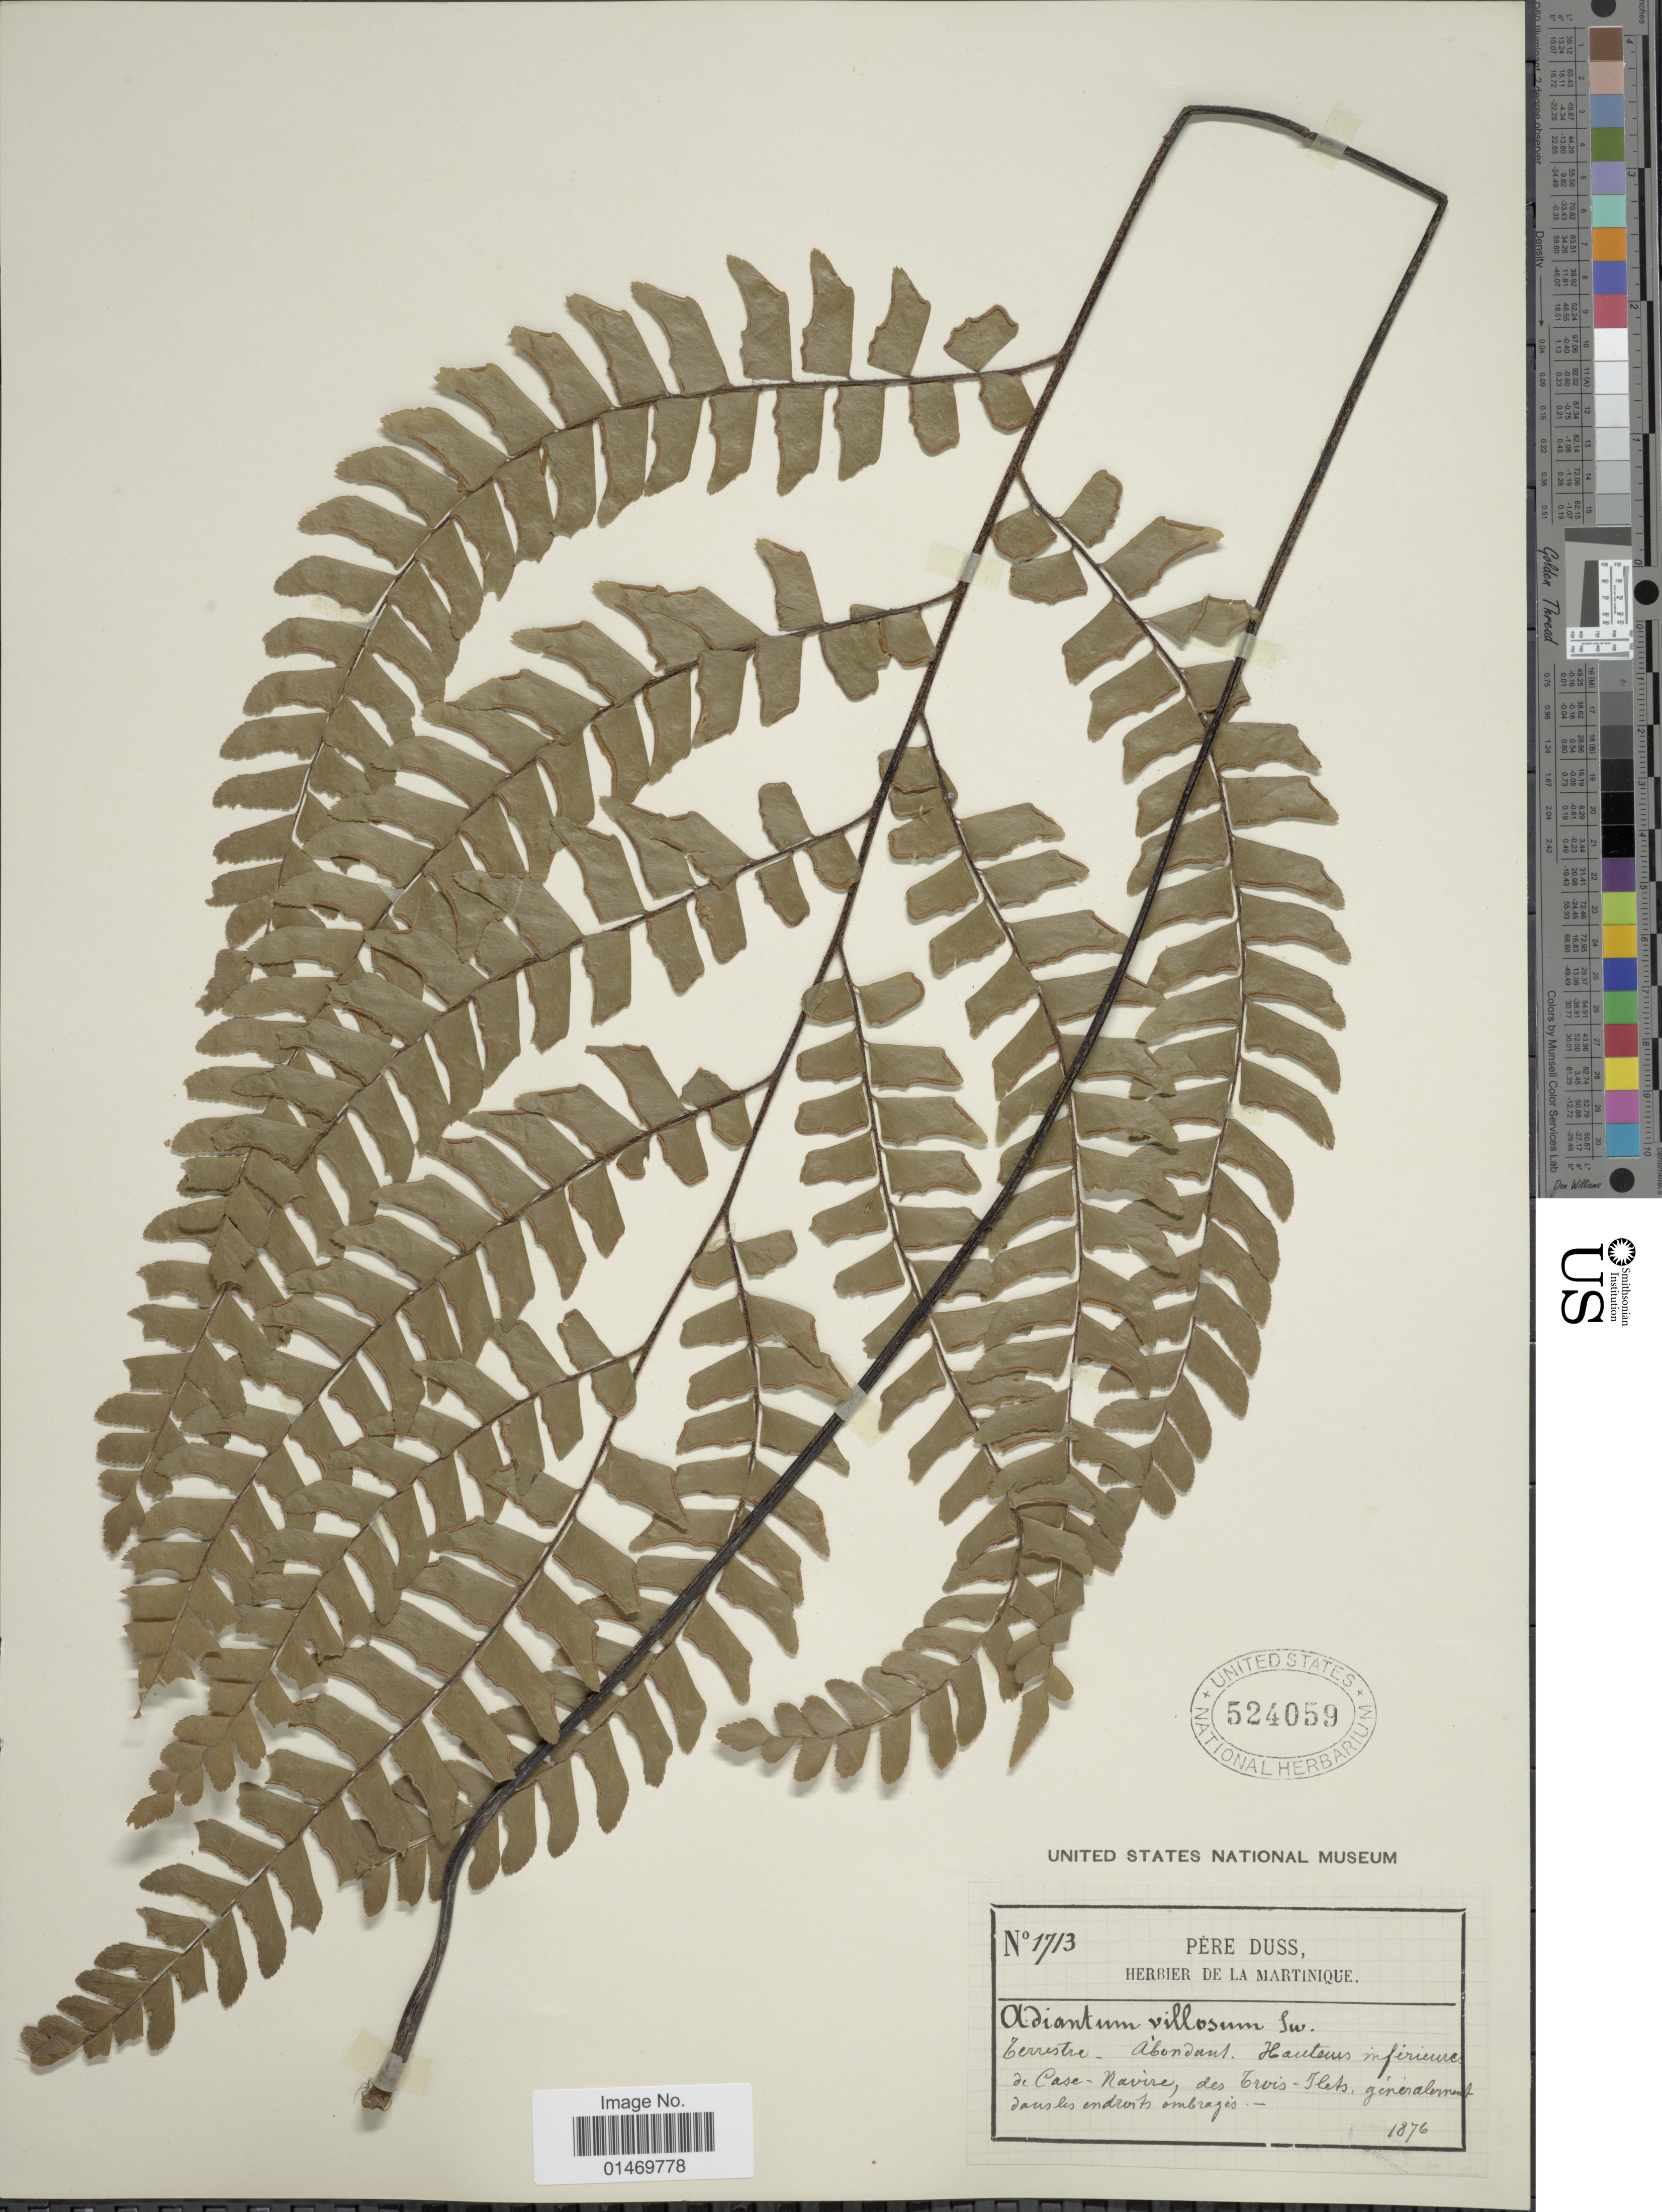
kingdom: Plantae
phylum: Tracheophyta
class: Polypodiopsida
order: Polypodiales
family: Pteridaceae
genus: Adiantum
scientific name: Adiantum villosum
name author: L.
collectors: Père Duss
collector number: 1713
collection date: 1876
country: Martinique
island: Martinique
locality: Terrestre abondant, Hauteurs inferieures de Case-Navire, des Trois-Îlets, generalernant daus endroits ombrages.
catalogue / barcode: US 524059